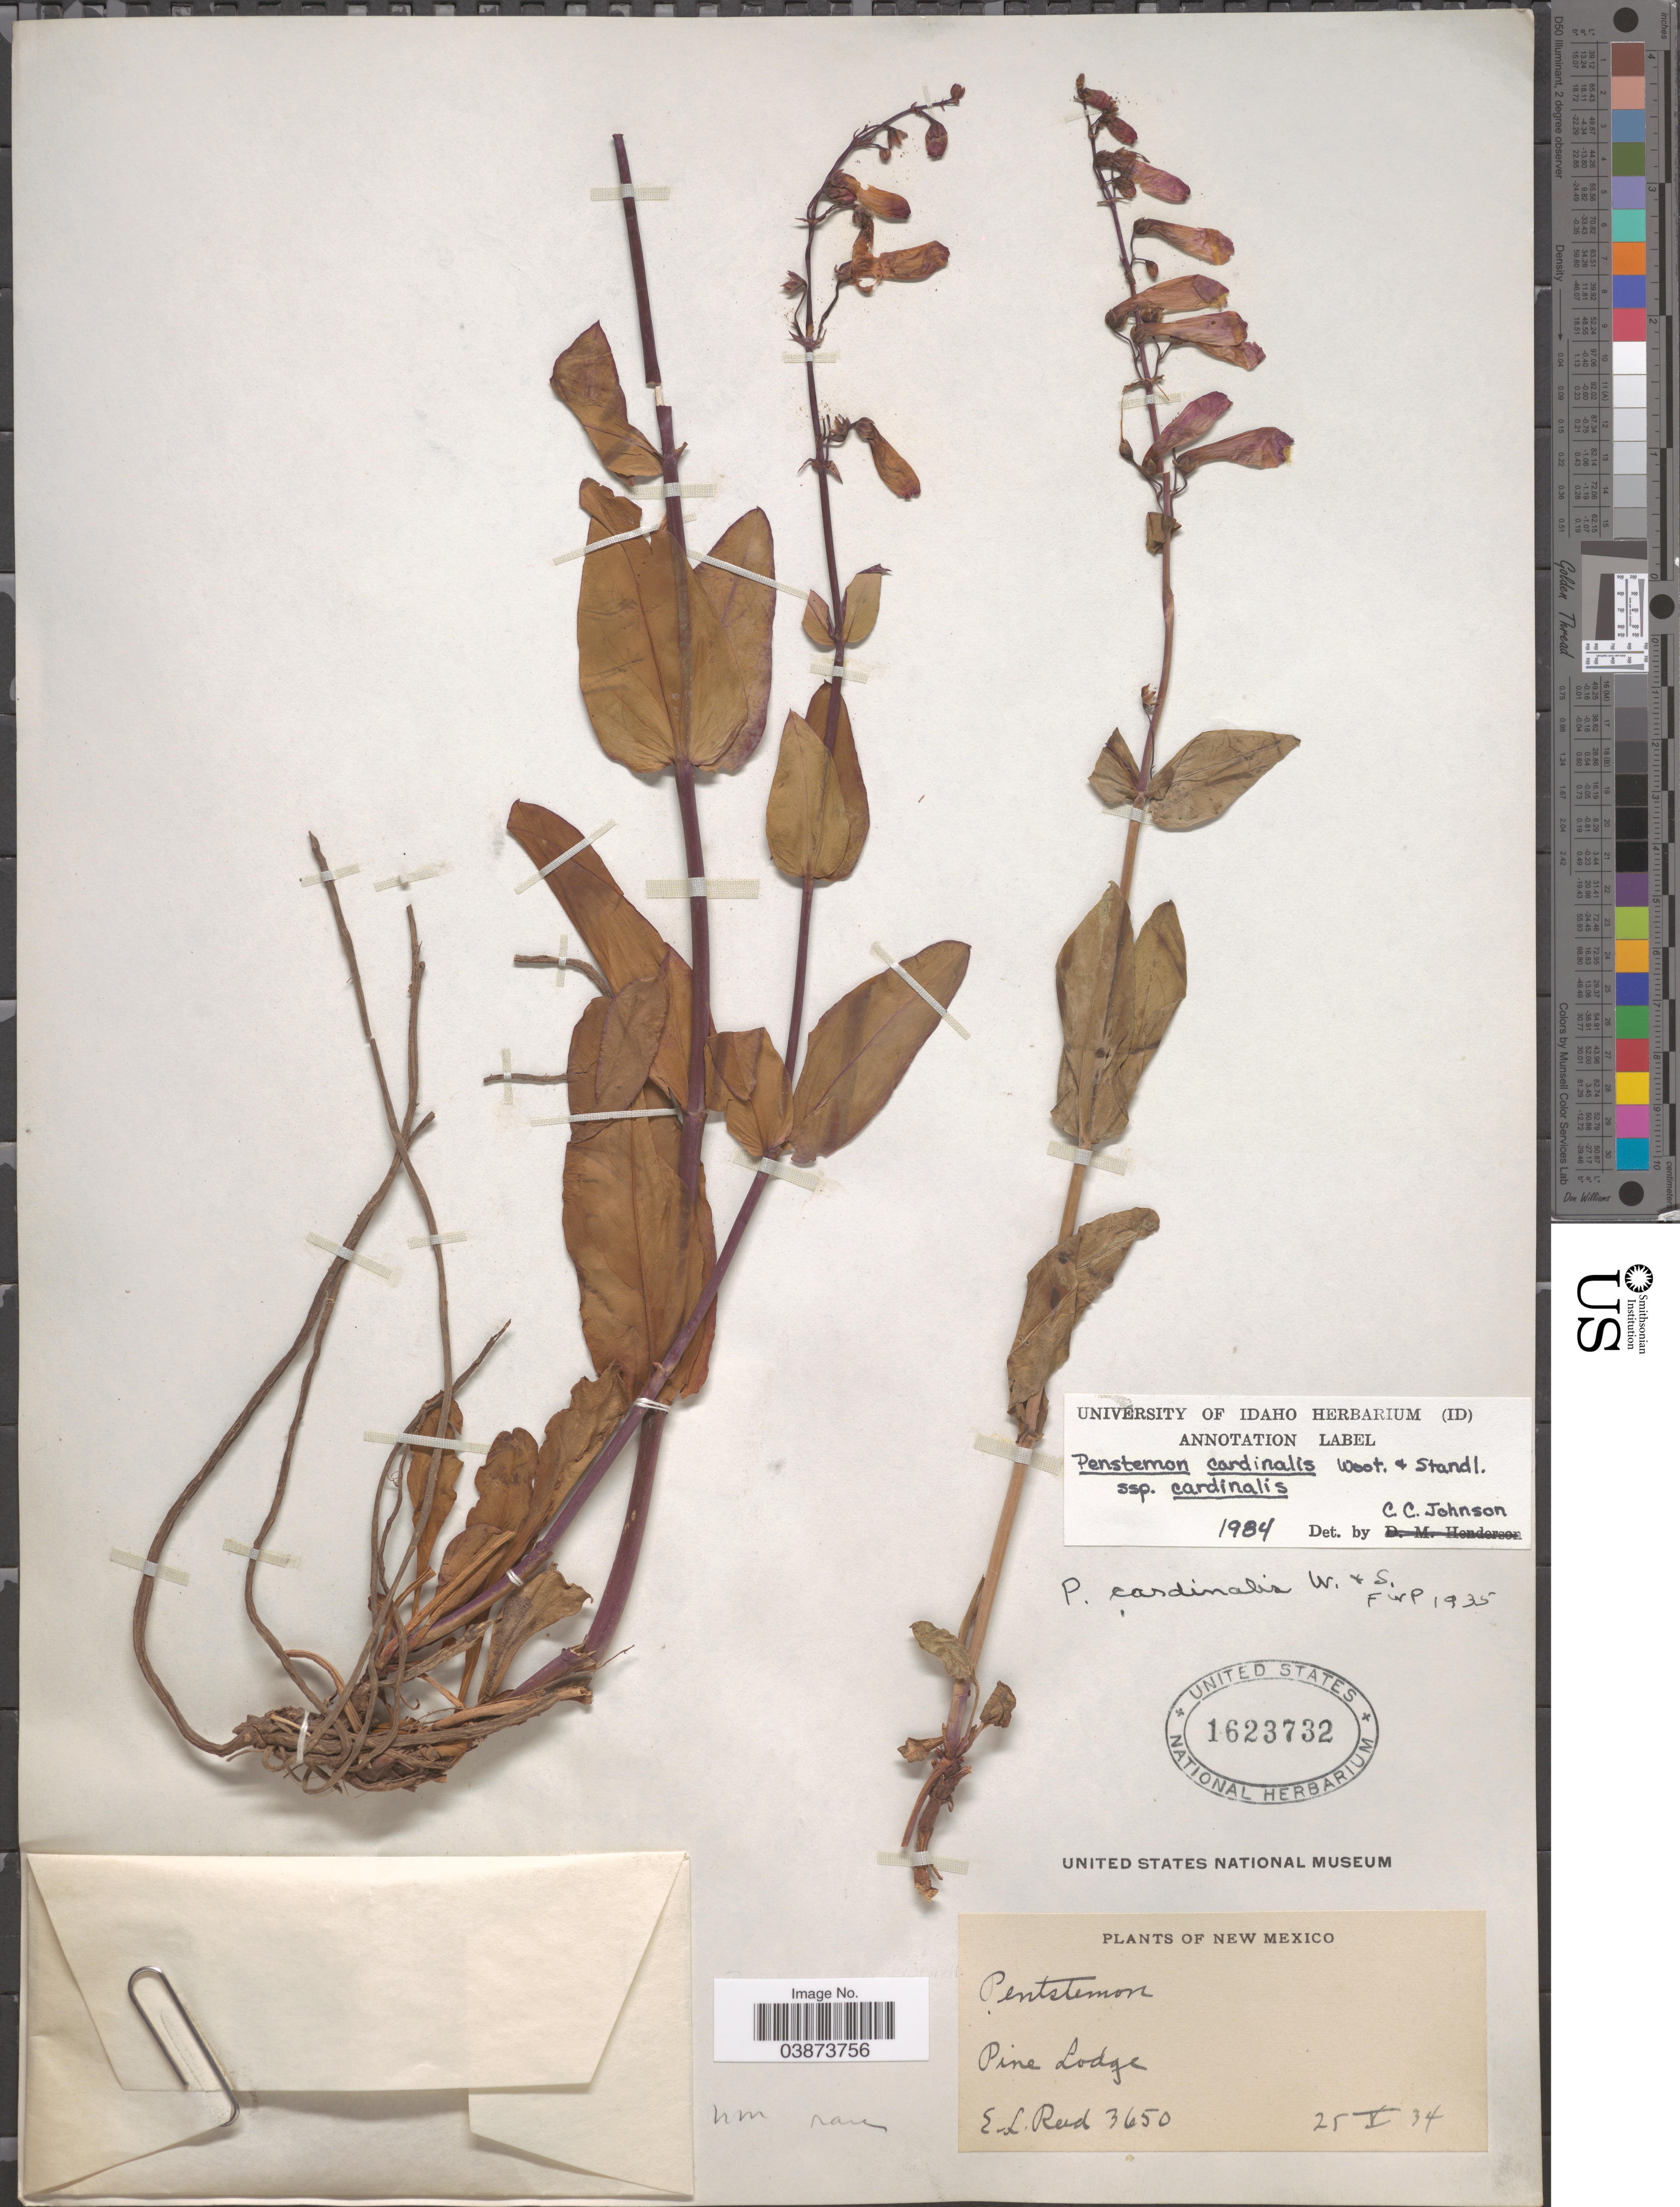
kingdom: Plantae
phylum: Tracheophyta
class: Magnoliopsida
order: Lamiales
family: Plantaginaceae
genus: Penstemon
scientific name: Penstemon cardinalis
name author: Wooton & Standl.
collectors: E. Reed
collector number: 3650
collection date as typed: Transcribed d/m/y: 25/5/34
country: United States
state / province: New Mexico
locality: Pine Lodge.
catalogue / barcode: US 1623732